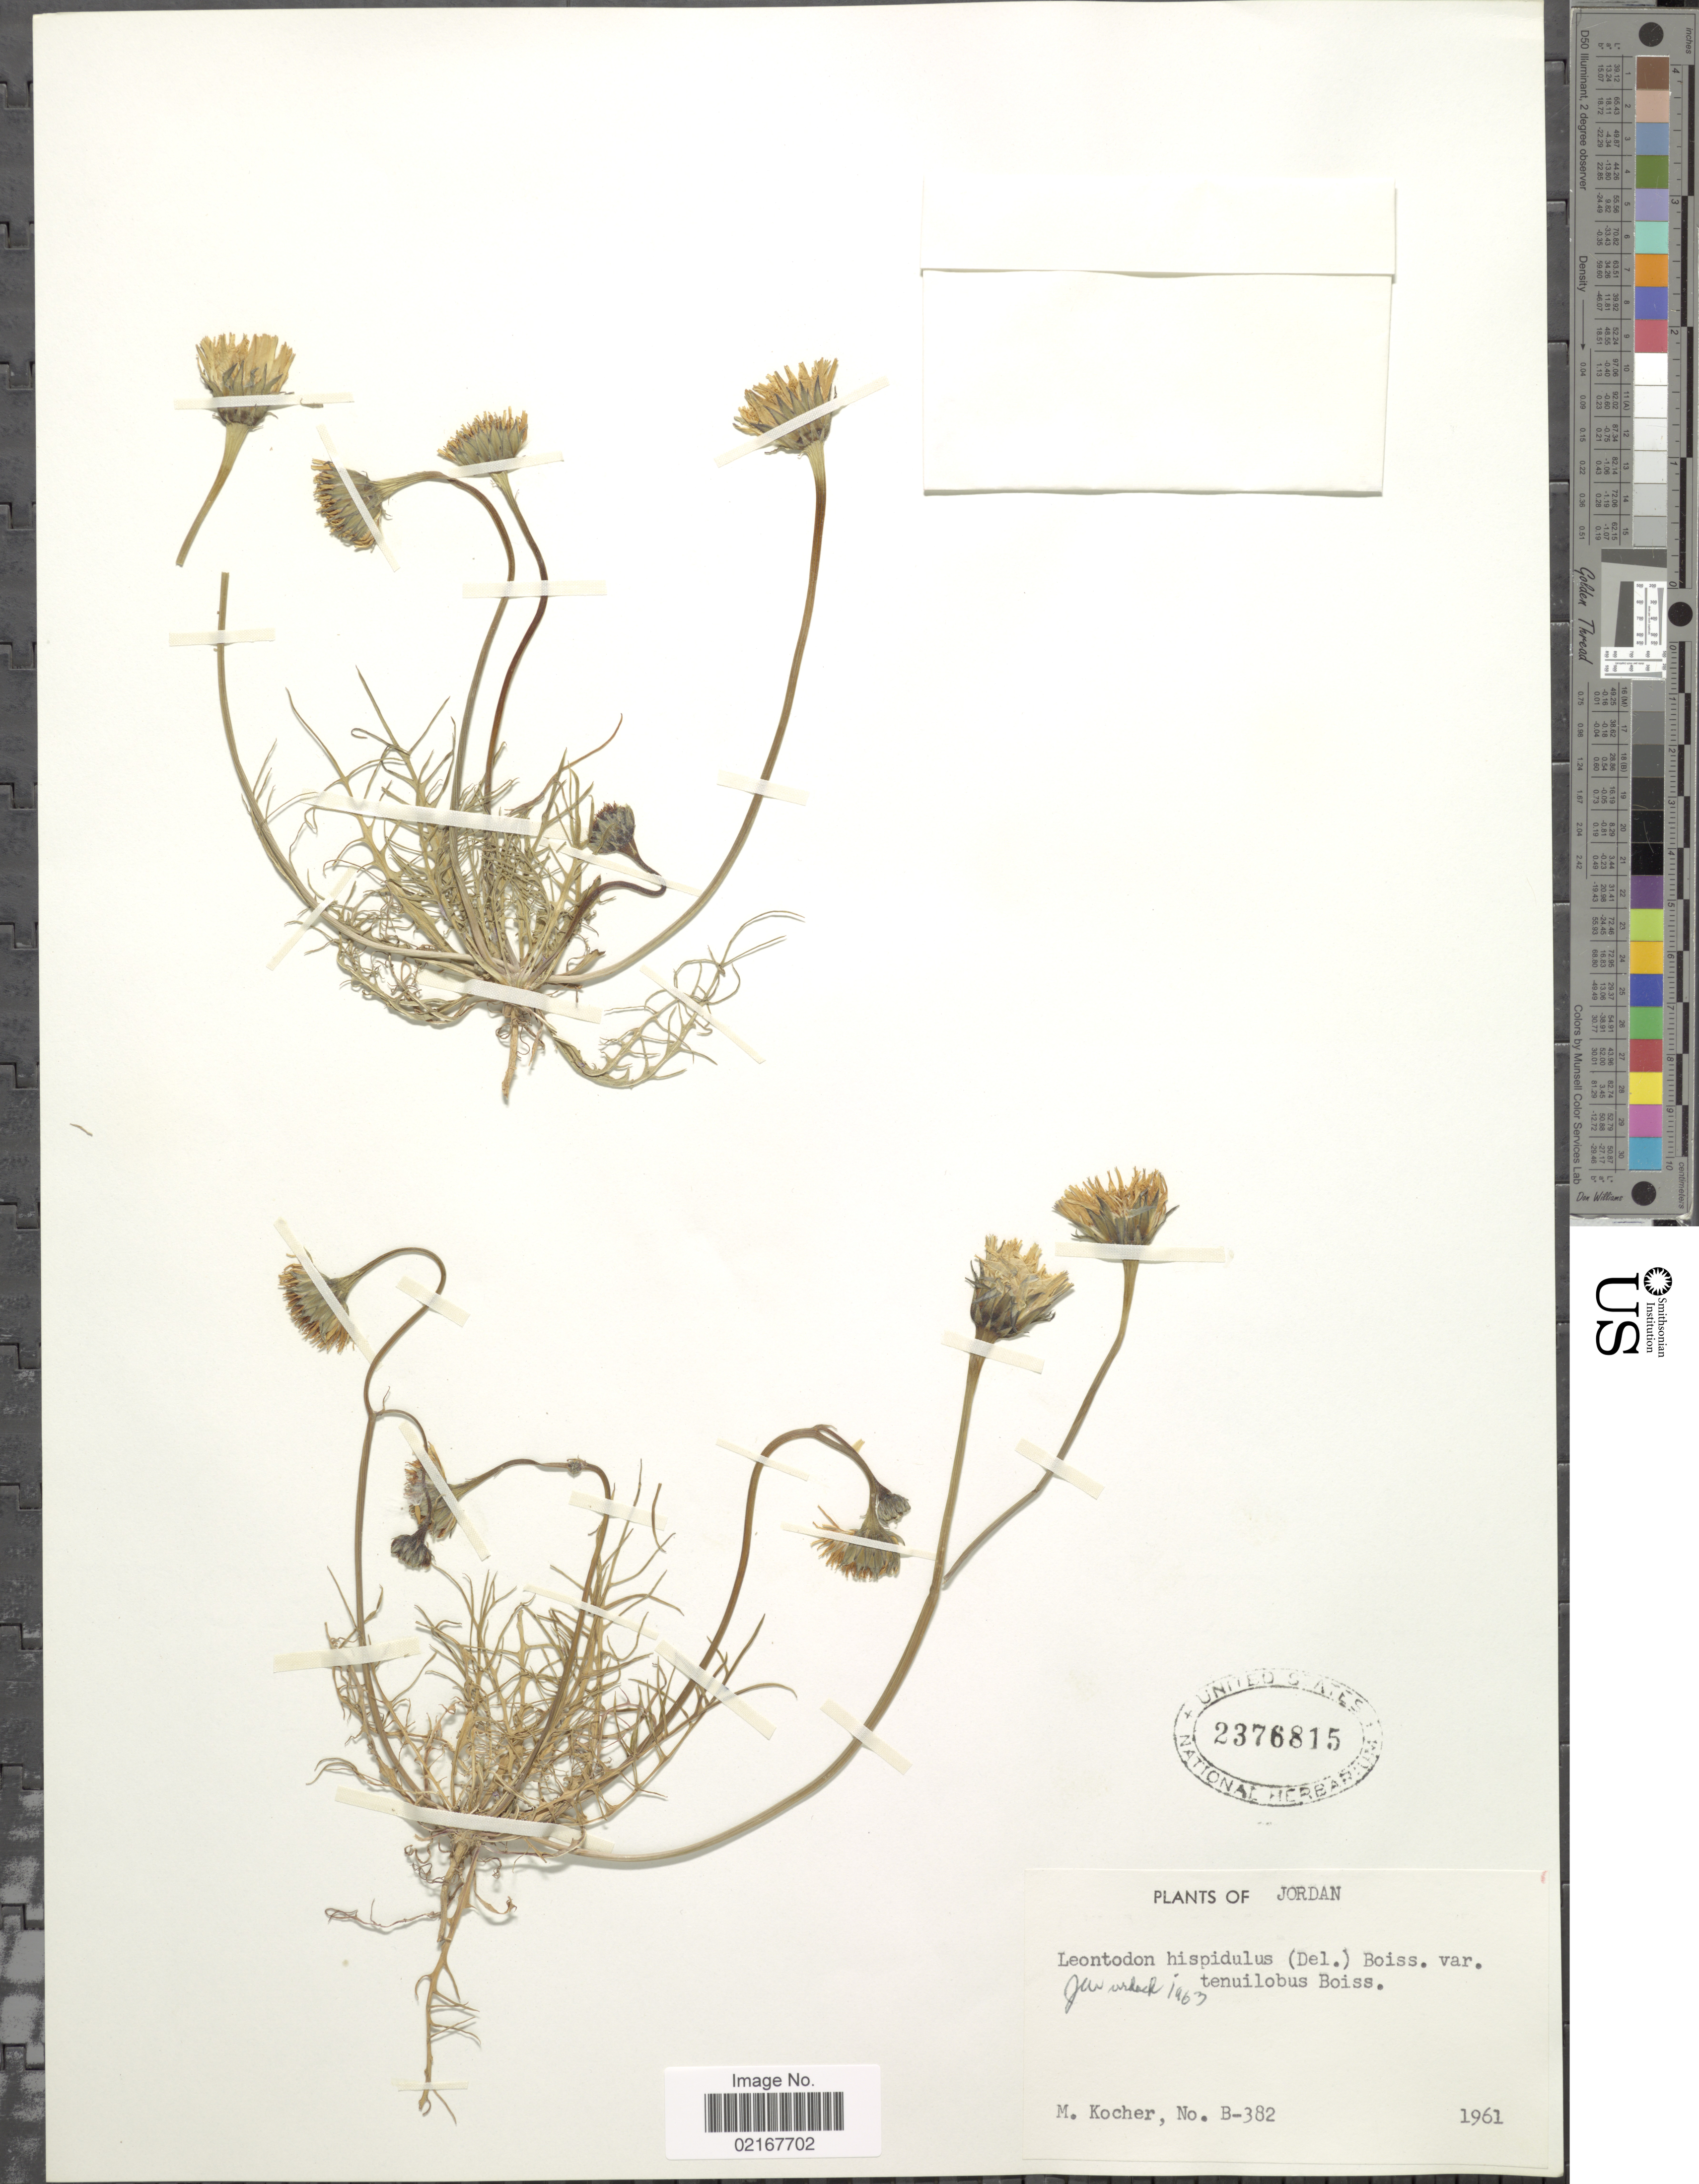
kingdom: Plantae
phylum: Tracheophyta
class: Magnoliopsida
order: Asterales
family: Asteraceae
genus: Leontodon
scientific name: Leontodon hispidulus var. tenuilobus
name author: (Boiss.) Boiss.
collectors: M. Kocher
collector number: B-382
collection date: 1961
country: Jordan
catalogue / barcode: US 2376815